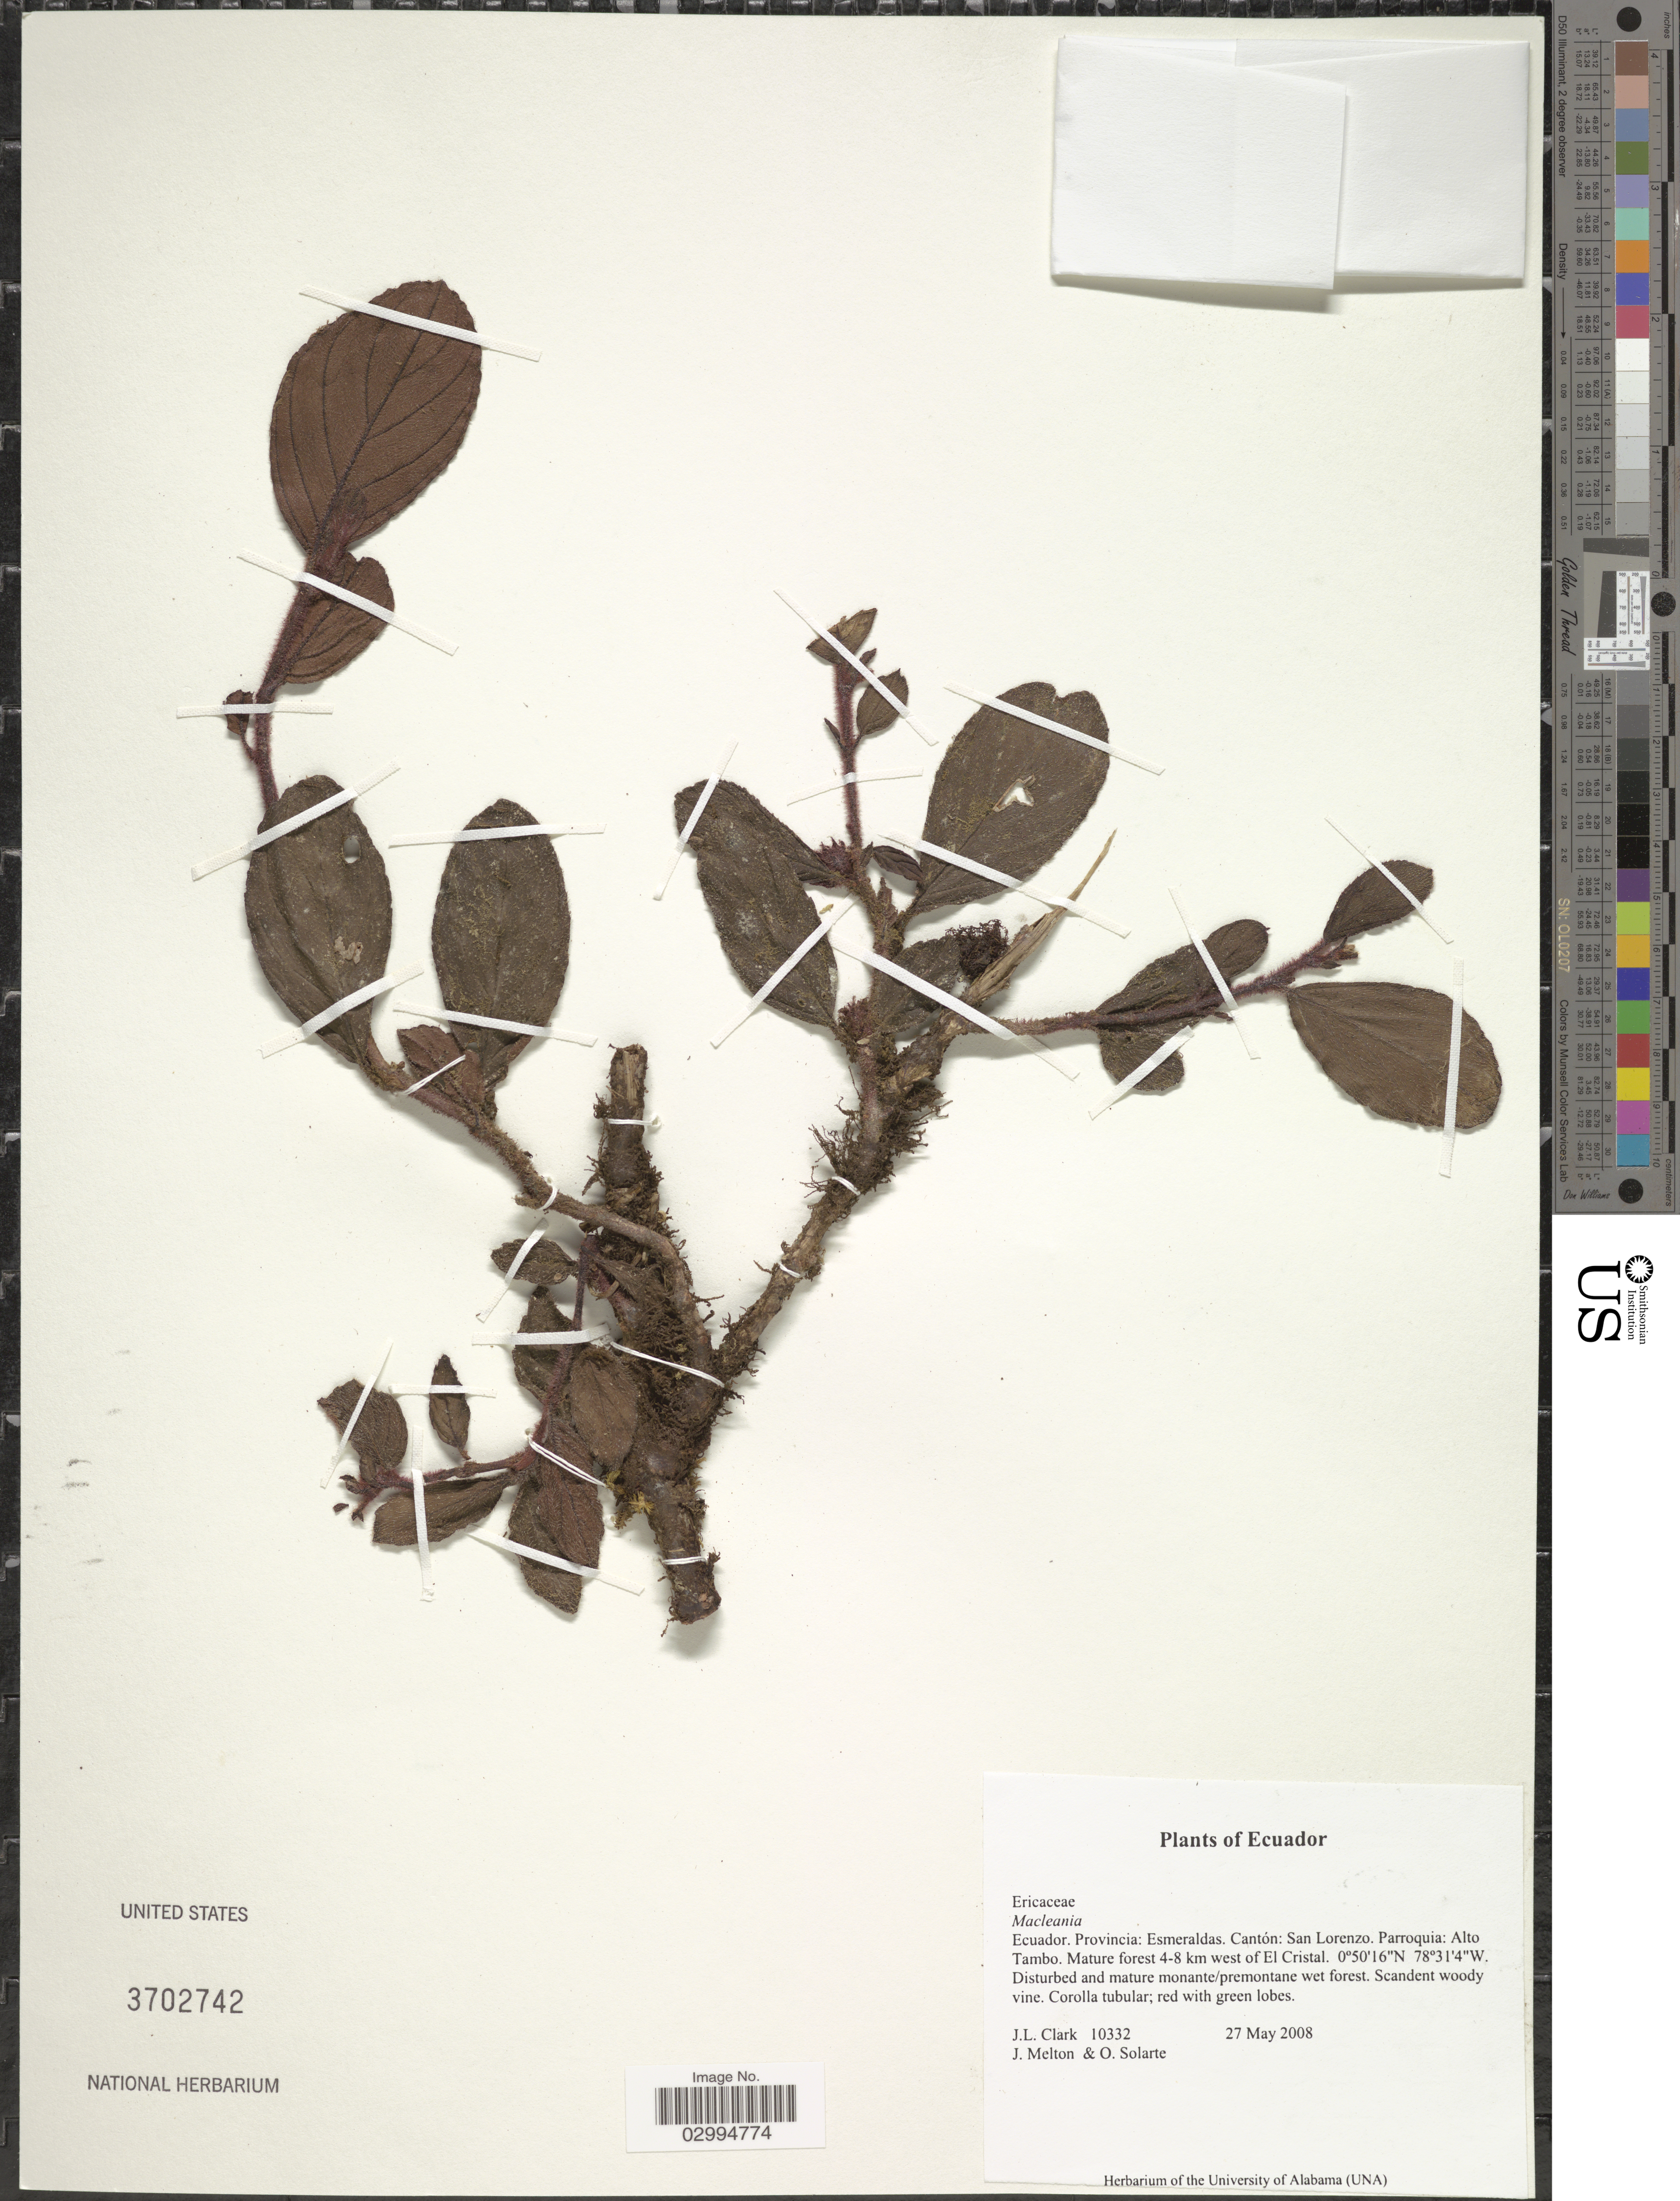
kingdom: Plantae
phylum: Tracheophyta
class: Magnoliopsida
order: Ericales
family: Ericaceae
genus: Macleania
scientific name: Macleania sp.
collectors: J. L. Clark, J. Melton & O. Solarte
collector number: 10332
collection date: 2008-05-27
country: Ecuador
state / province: Esmeraldas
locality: Cantón: San Lorenzo. Parroquia: Alto Tambo. Mature forest 4-8 km west of El Cristal.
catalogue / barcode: US 3702742